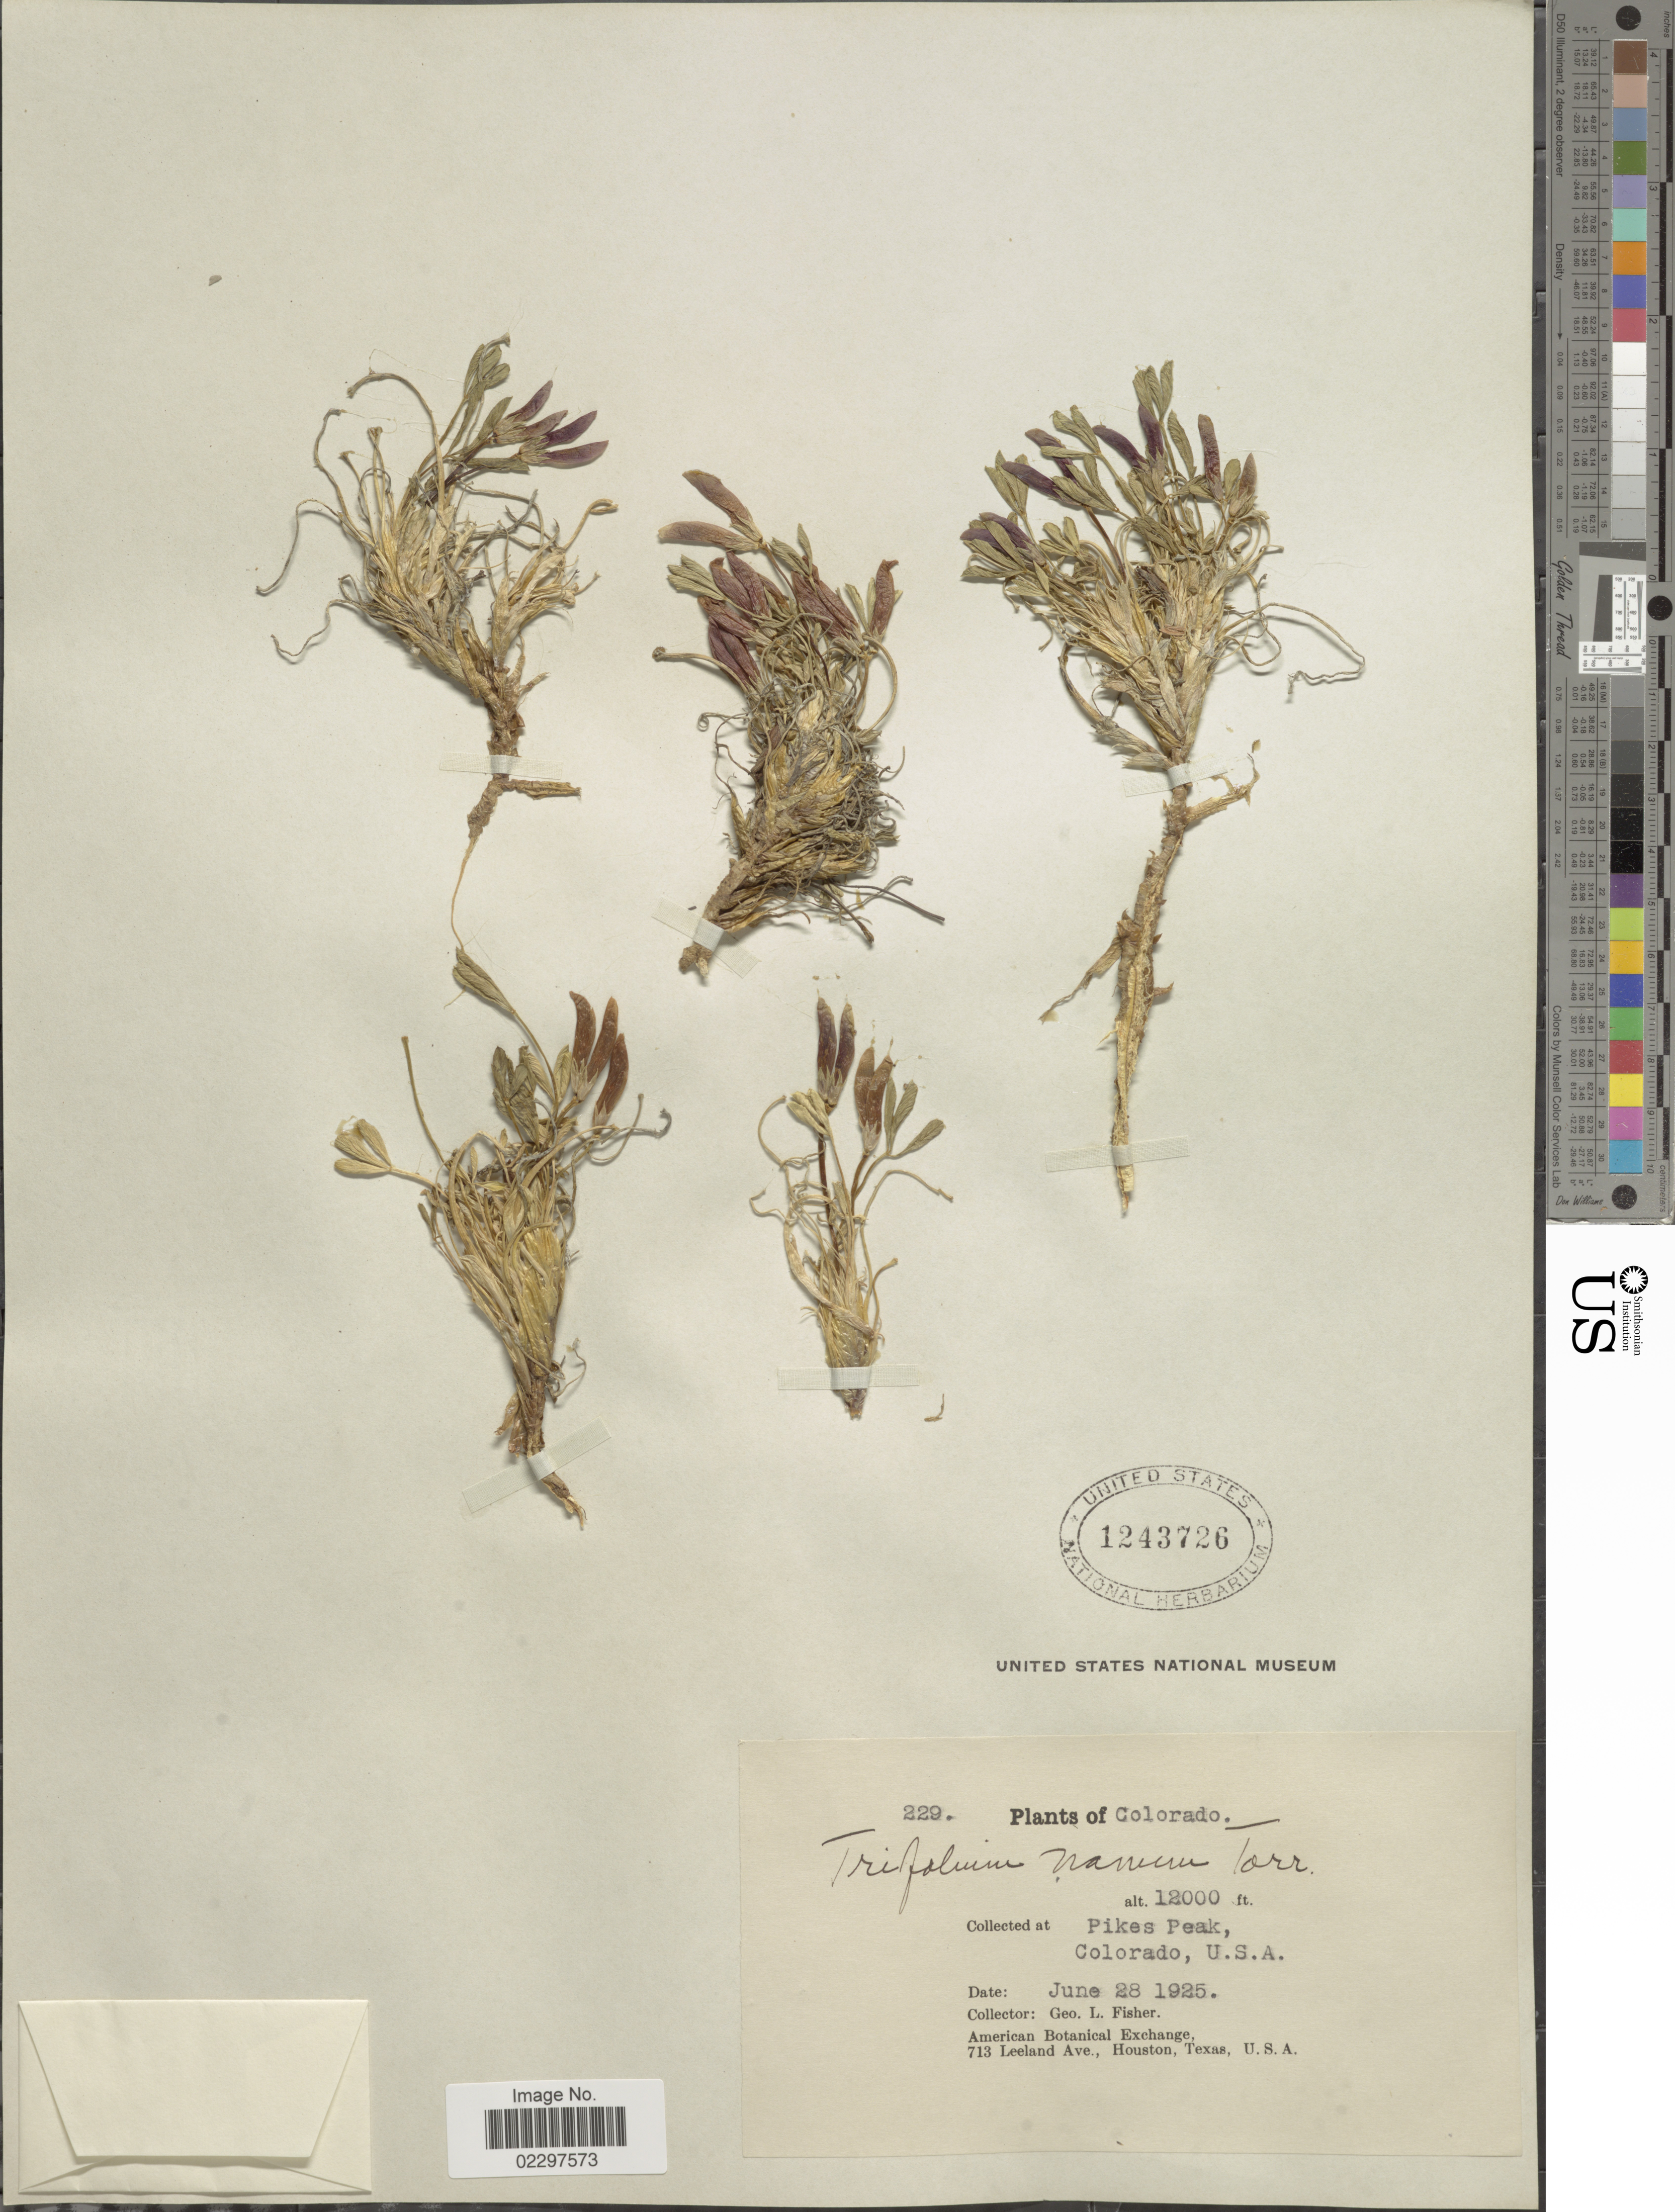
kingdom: Plantae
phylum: Tracheophyta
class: Magnoliopsida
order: Fabales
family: Fabaceae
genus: Trifolium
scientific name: Trifolium nanum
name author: Torr.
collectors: G. L. Fisher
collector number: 229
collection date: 1925-06-28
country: United States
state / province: Colorado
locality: Pikes Peak, Colorado, U.S.A.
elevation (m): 3658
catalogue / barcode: US 1243726